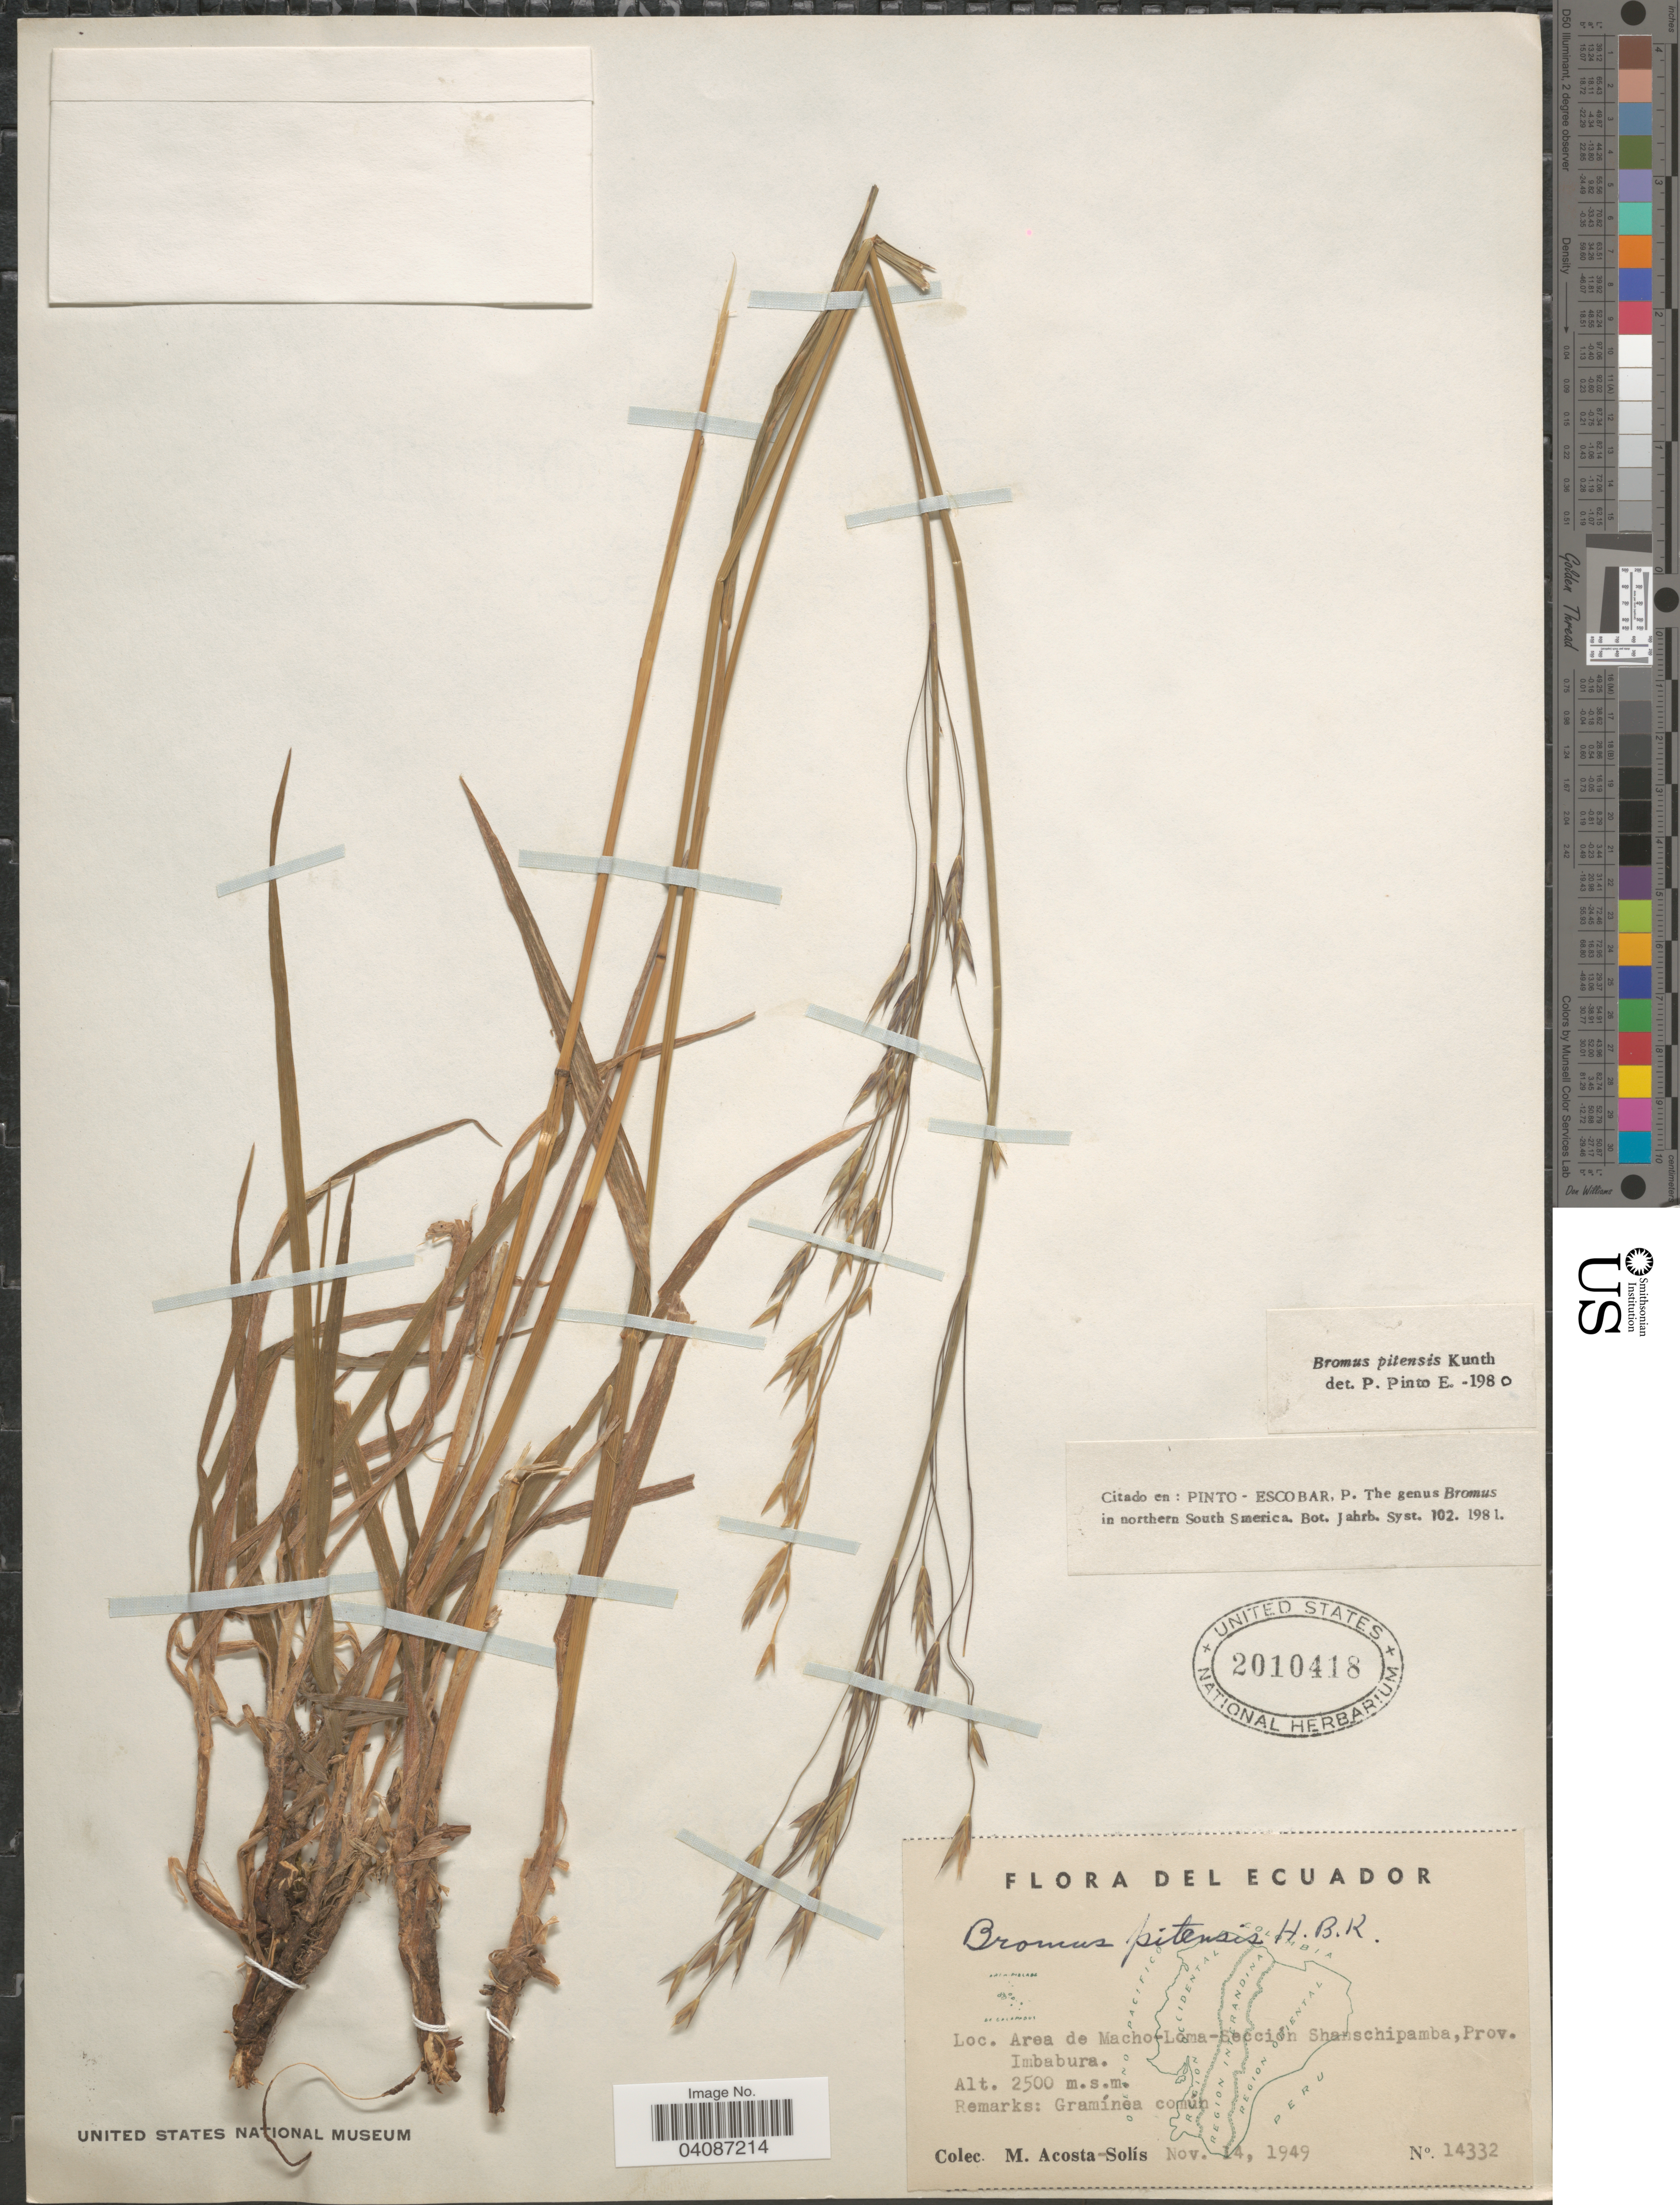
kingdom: Plantae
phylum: Tracheophyta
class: Liliopsida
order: Poales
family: Poaceae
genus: Bromus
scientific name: Bromus pitensis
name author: Kunth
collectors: M. Acosta Solis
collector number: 14332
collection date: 1949-11-14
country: Ecuador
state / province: Imbabura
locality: Area de Macho-Loma-Sección Shanschipamba.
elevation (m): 2500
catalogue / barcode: US 2010418